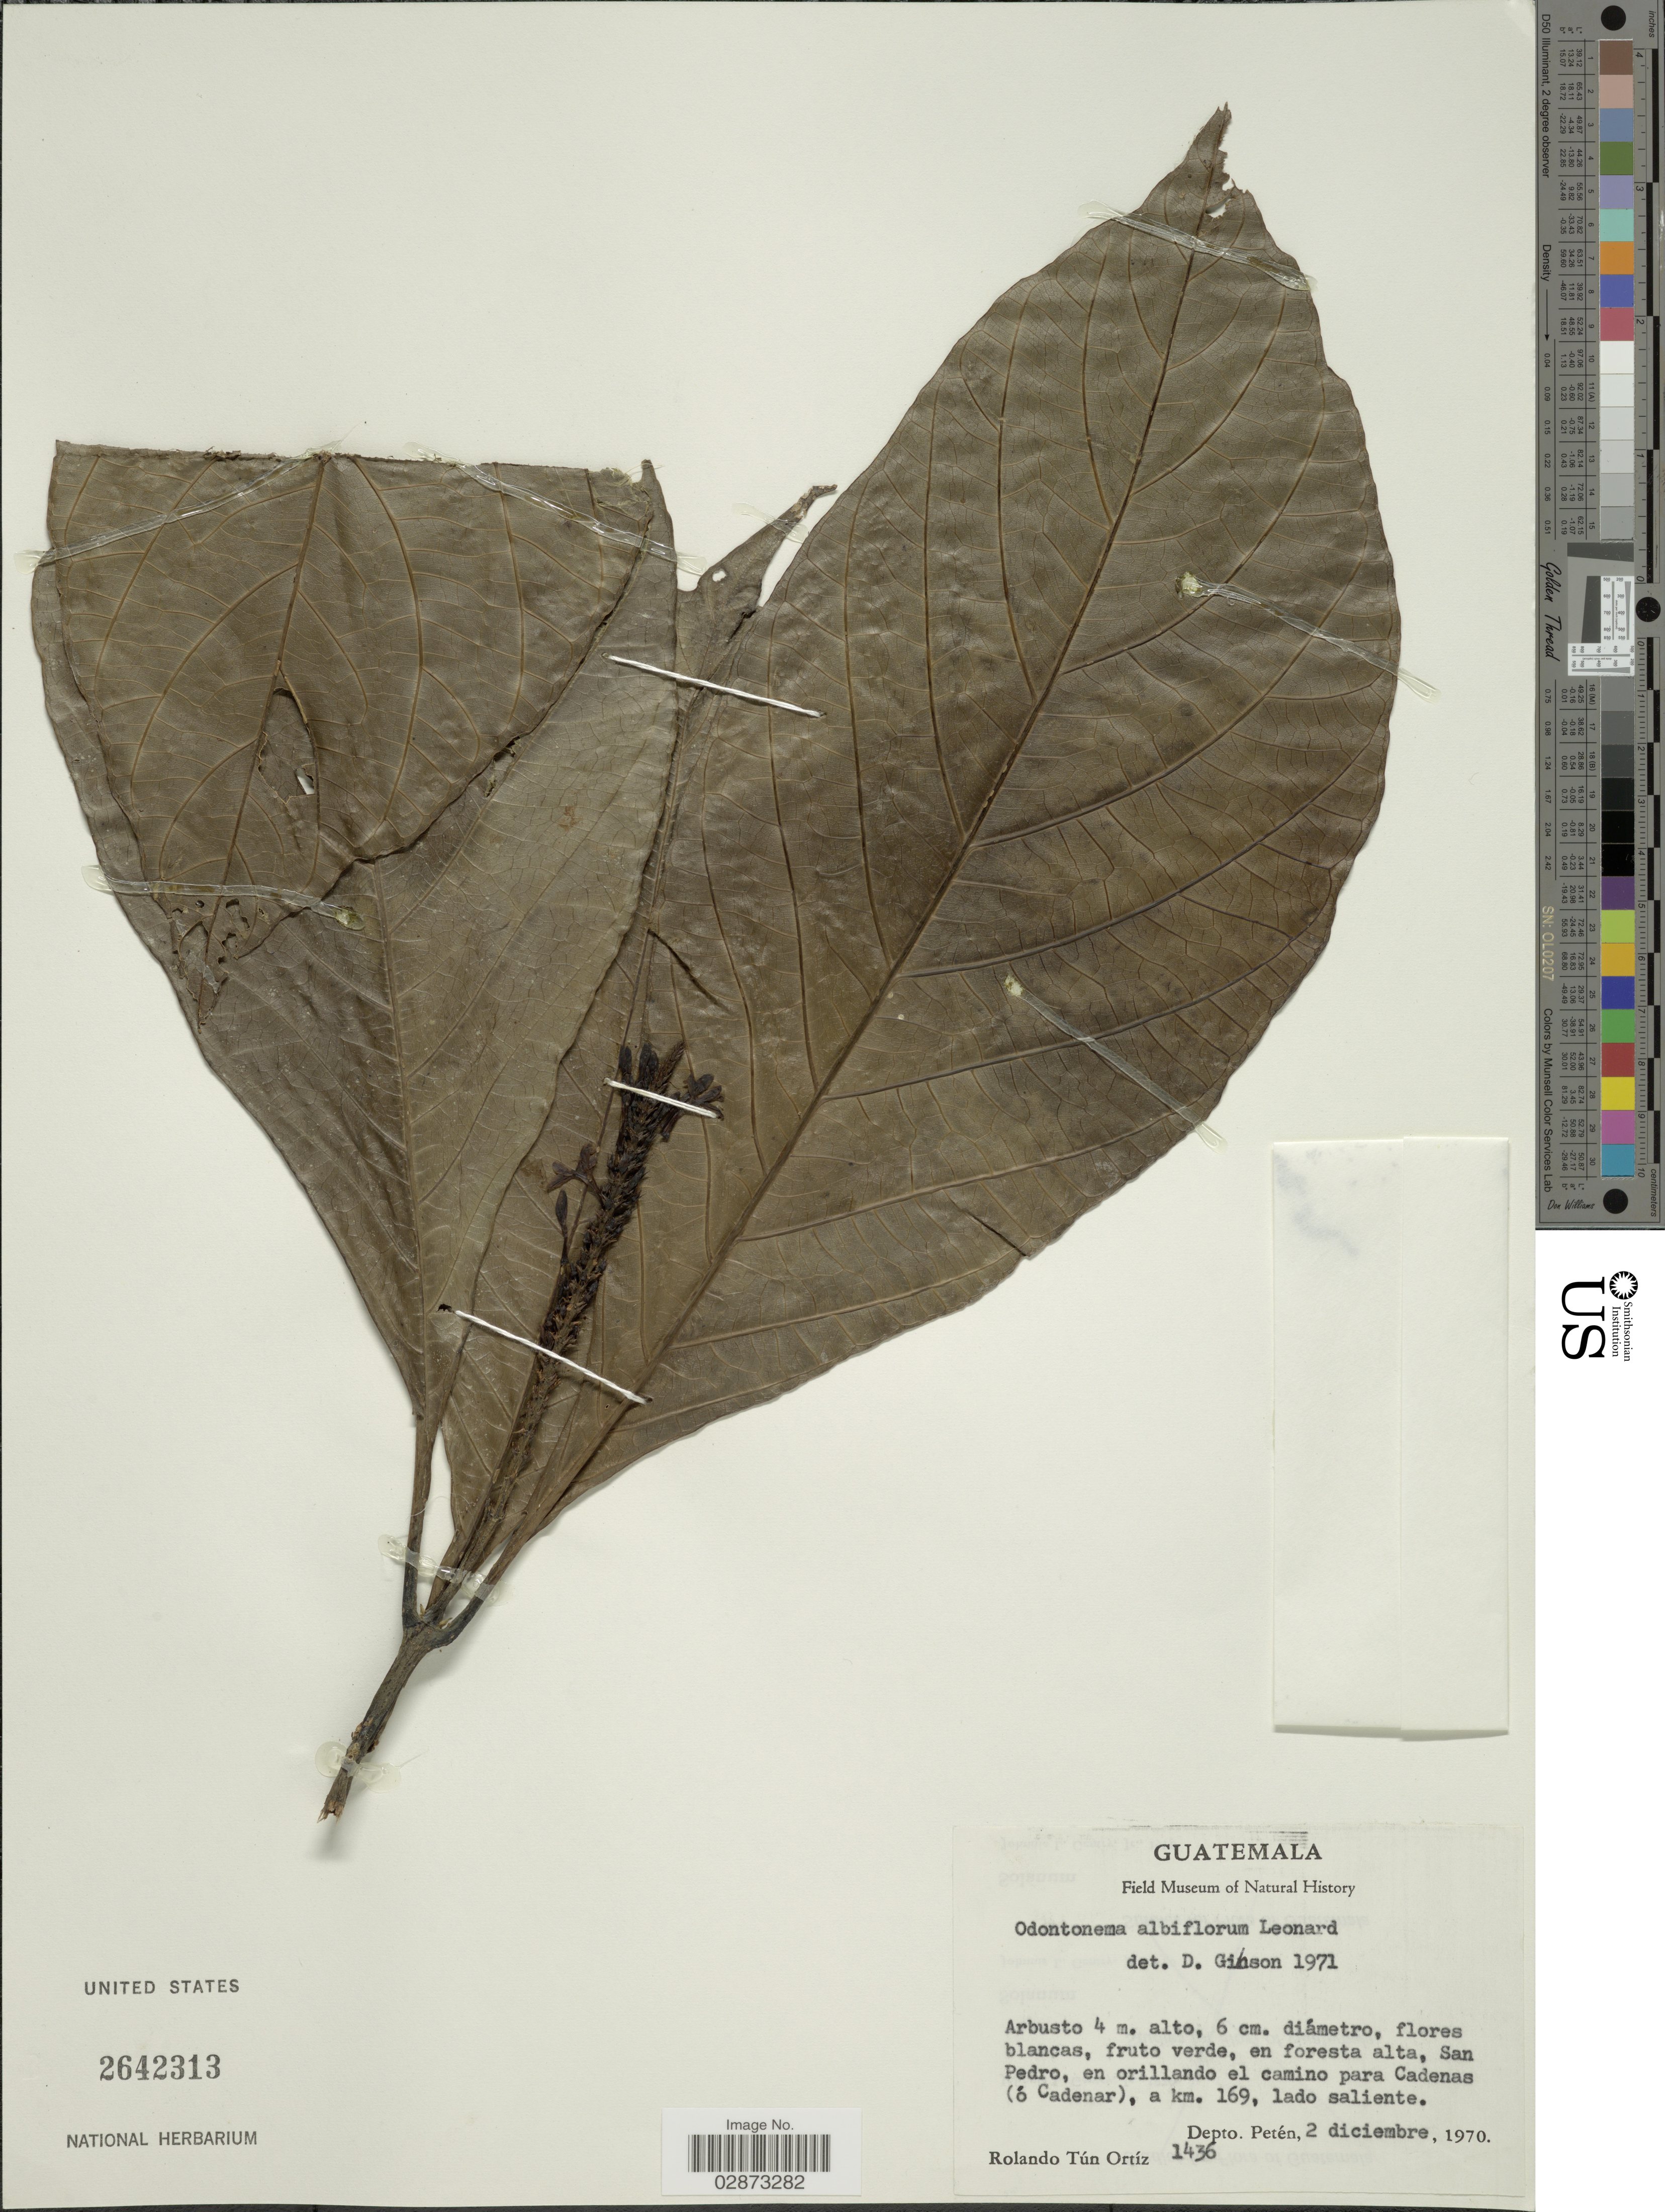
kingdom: Plantae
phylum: Tracheophyta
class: Magnoliopsida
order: Lamiales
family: Acanthaceae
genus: Odontonema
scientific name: Odontonema albiflorum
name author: Leonard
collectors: R. Tún Ortíz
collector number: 1436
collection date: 1970-12-02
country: Guatemala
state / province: El Petén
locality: San Pedro, en orillando el camino para Cadenas (ó Cadenar), a km. 169, lado saliente. Depto. Petén.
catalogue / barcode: US 2642313